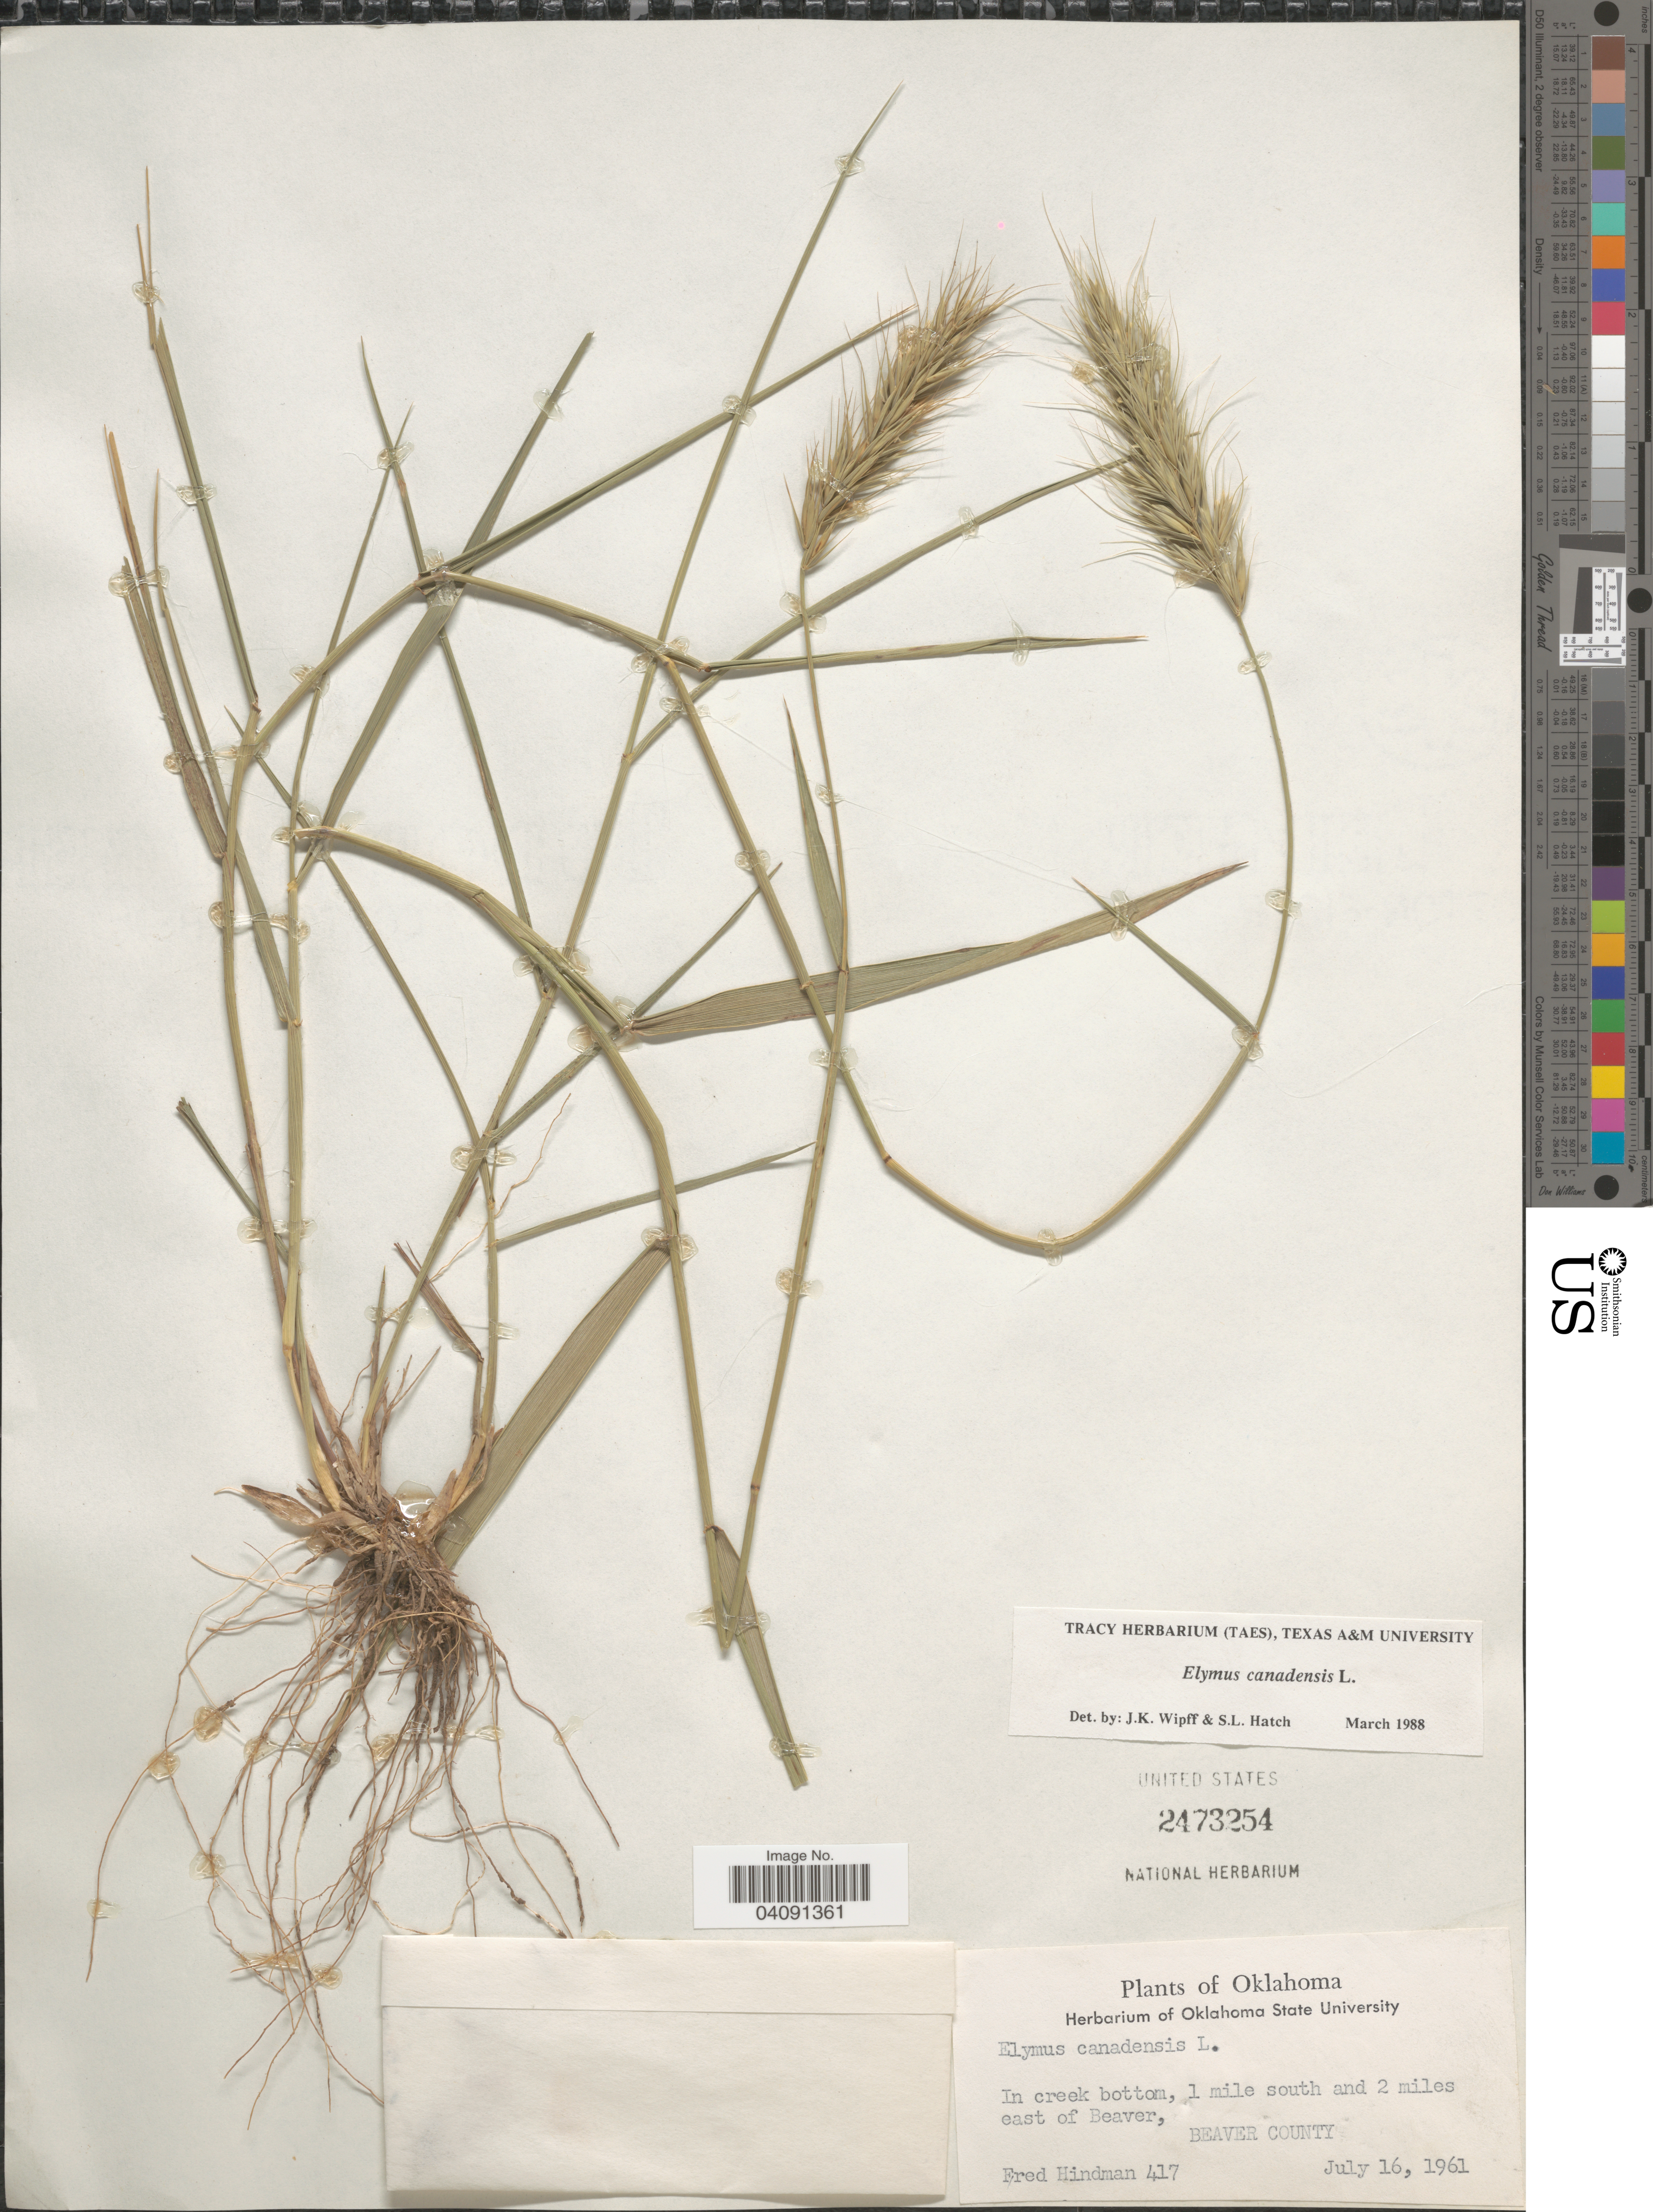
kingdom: Plantae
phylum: Tracheophyta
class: Liliopsida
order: Poales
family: Poaceae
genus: Elymus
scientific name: Elymus canadensis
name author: L.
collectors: F. Hindman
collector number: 417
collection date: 1961-07-16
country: United States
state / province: Oklahoma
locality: In creek bottom, 1 mile south and 2 miles east of Beaver, Beaver County.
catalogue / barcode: US 2473254